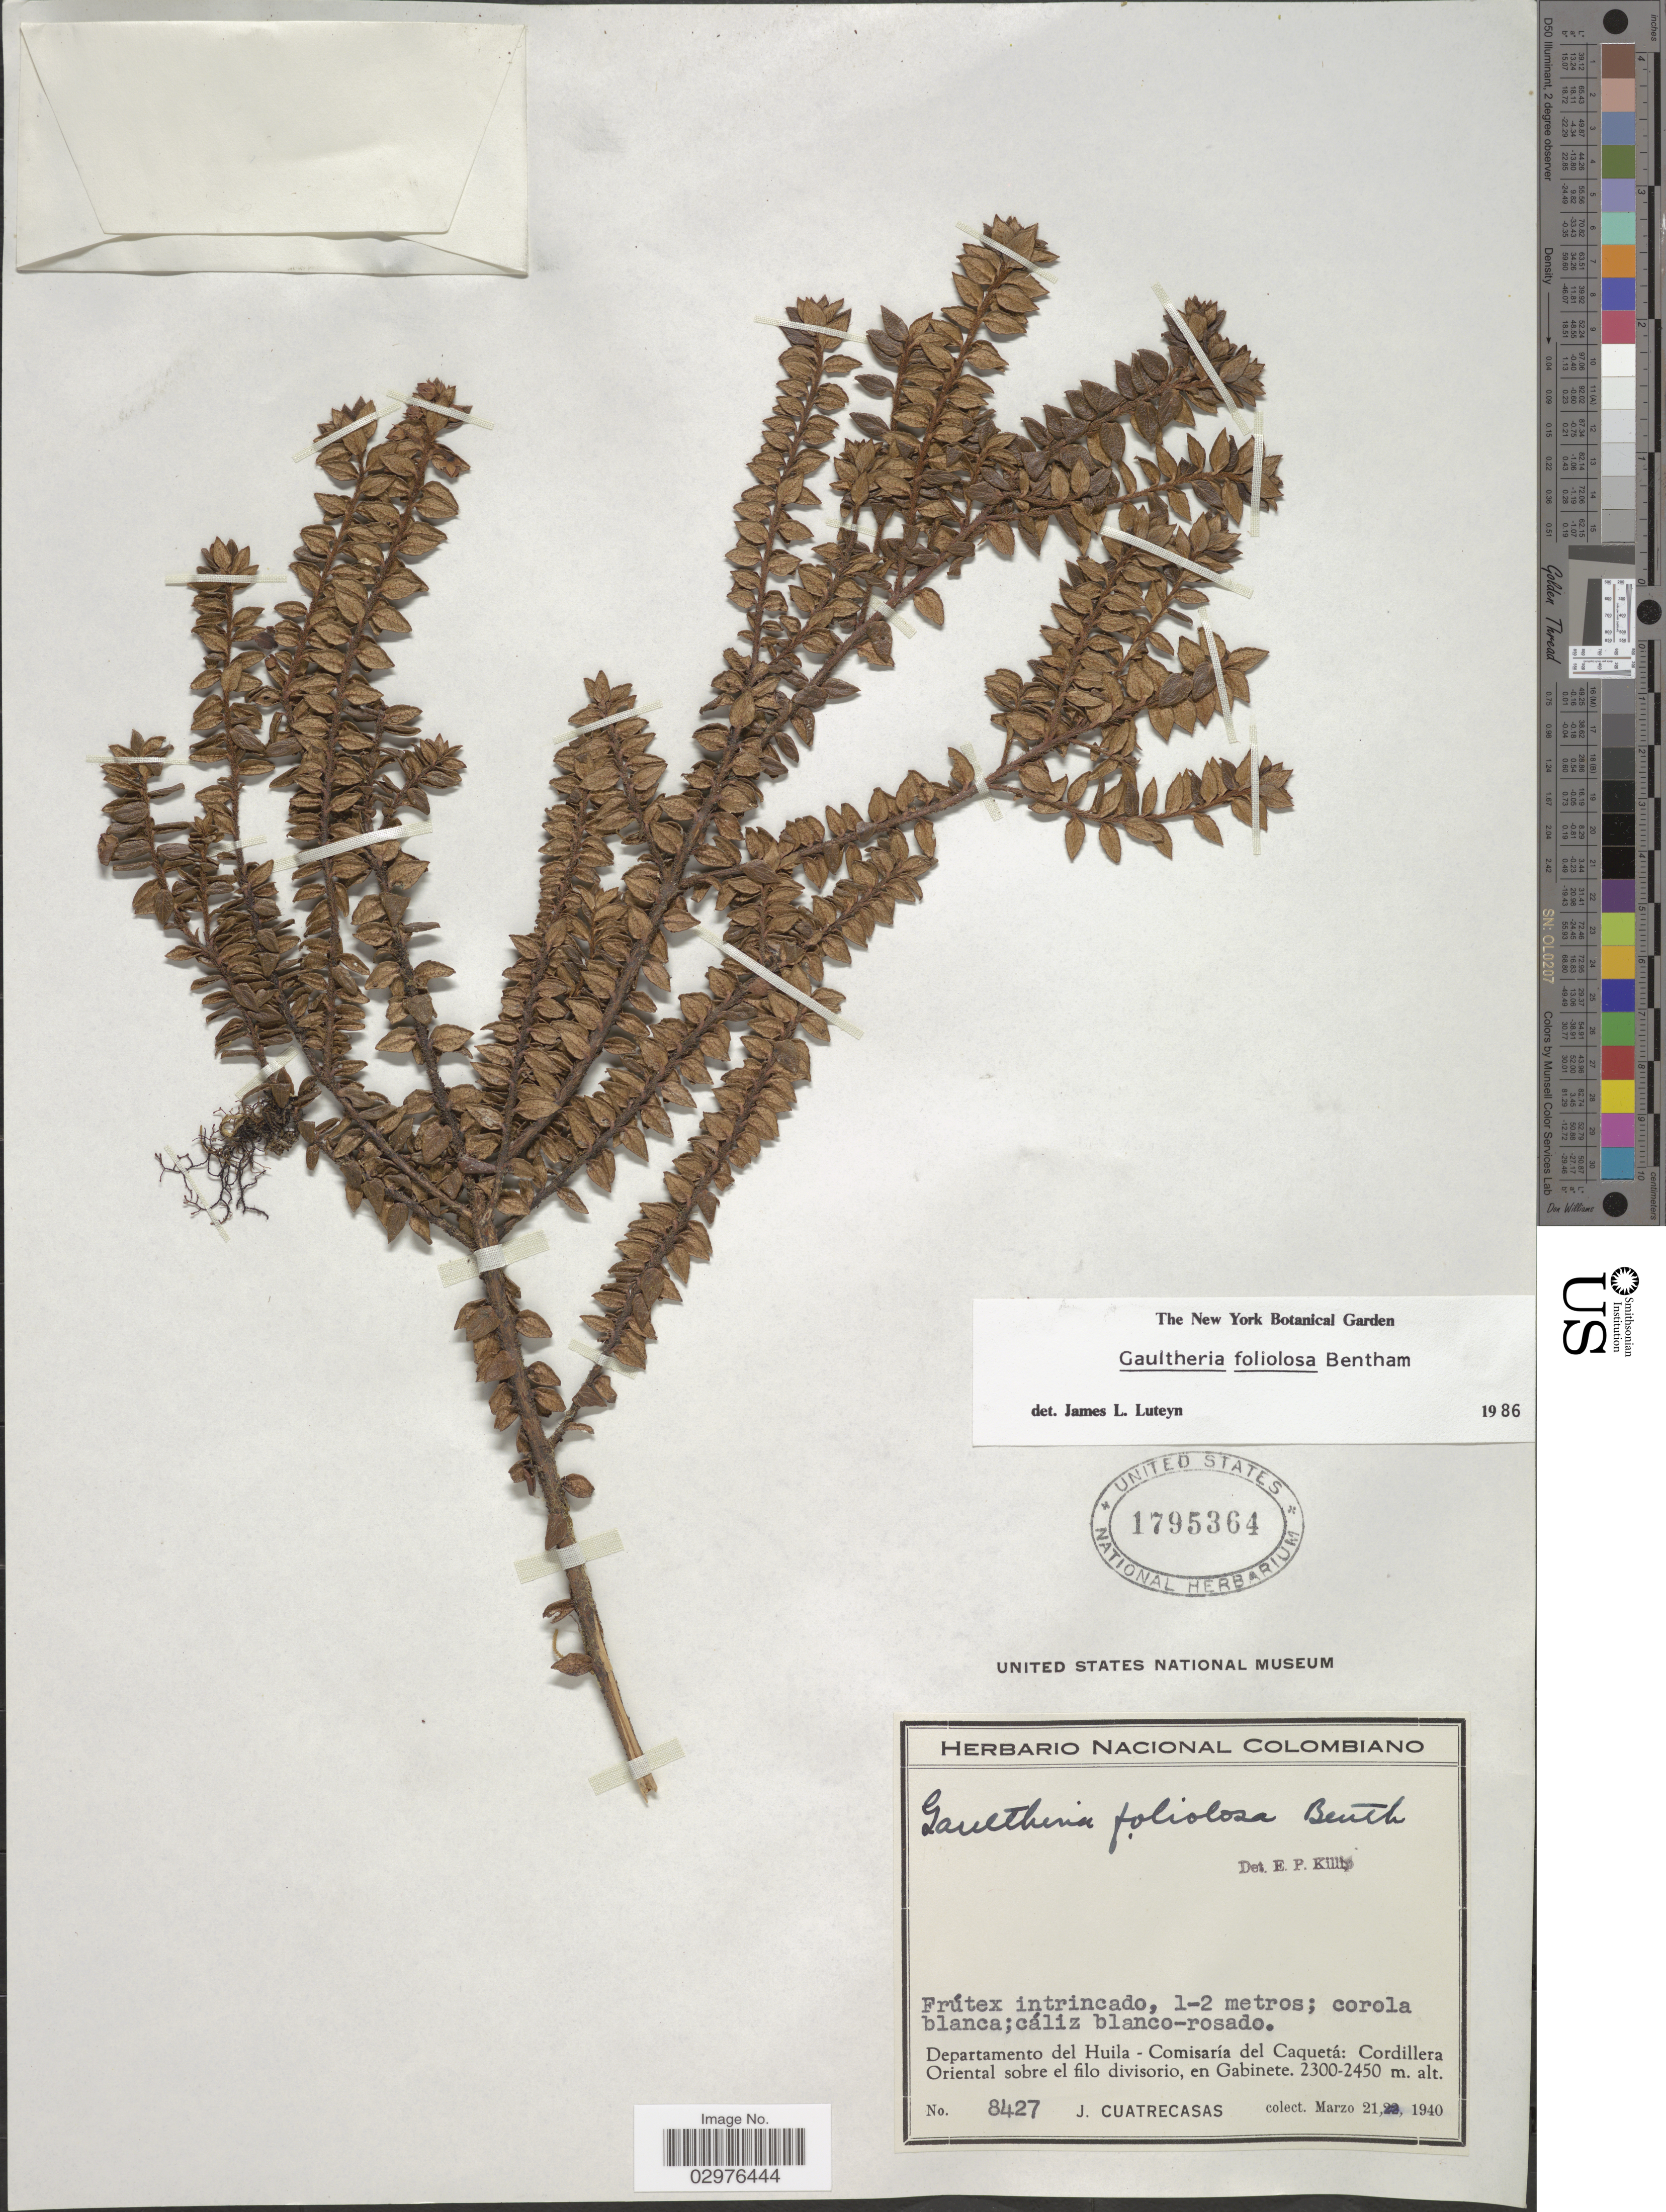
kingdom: Plantae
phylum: Tracheophyta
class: Magnoliopsida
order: Ericales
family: Ericaceae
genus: Gaultheria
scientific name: Gaultheria foliolosa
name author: Benth.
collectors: J. Cuatrecasas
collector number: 8427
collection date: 1940-03-21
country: Colombia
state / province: Huila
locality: Departamento del Huila - Comisaría del Caquetá: Cordillera Oriental sobre el filo divisorio, en Gabinete.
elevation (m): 2300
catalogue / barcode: US 1795364